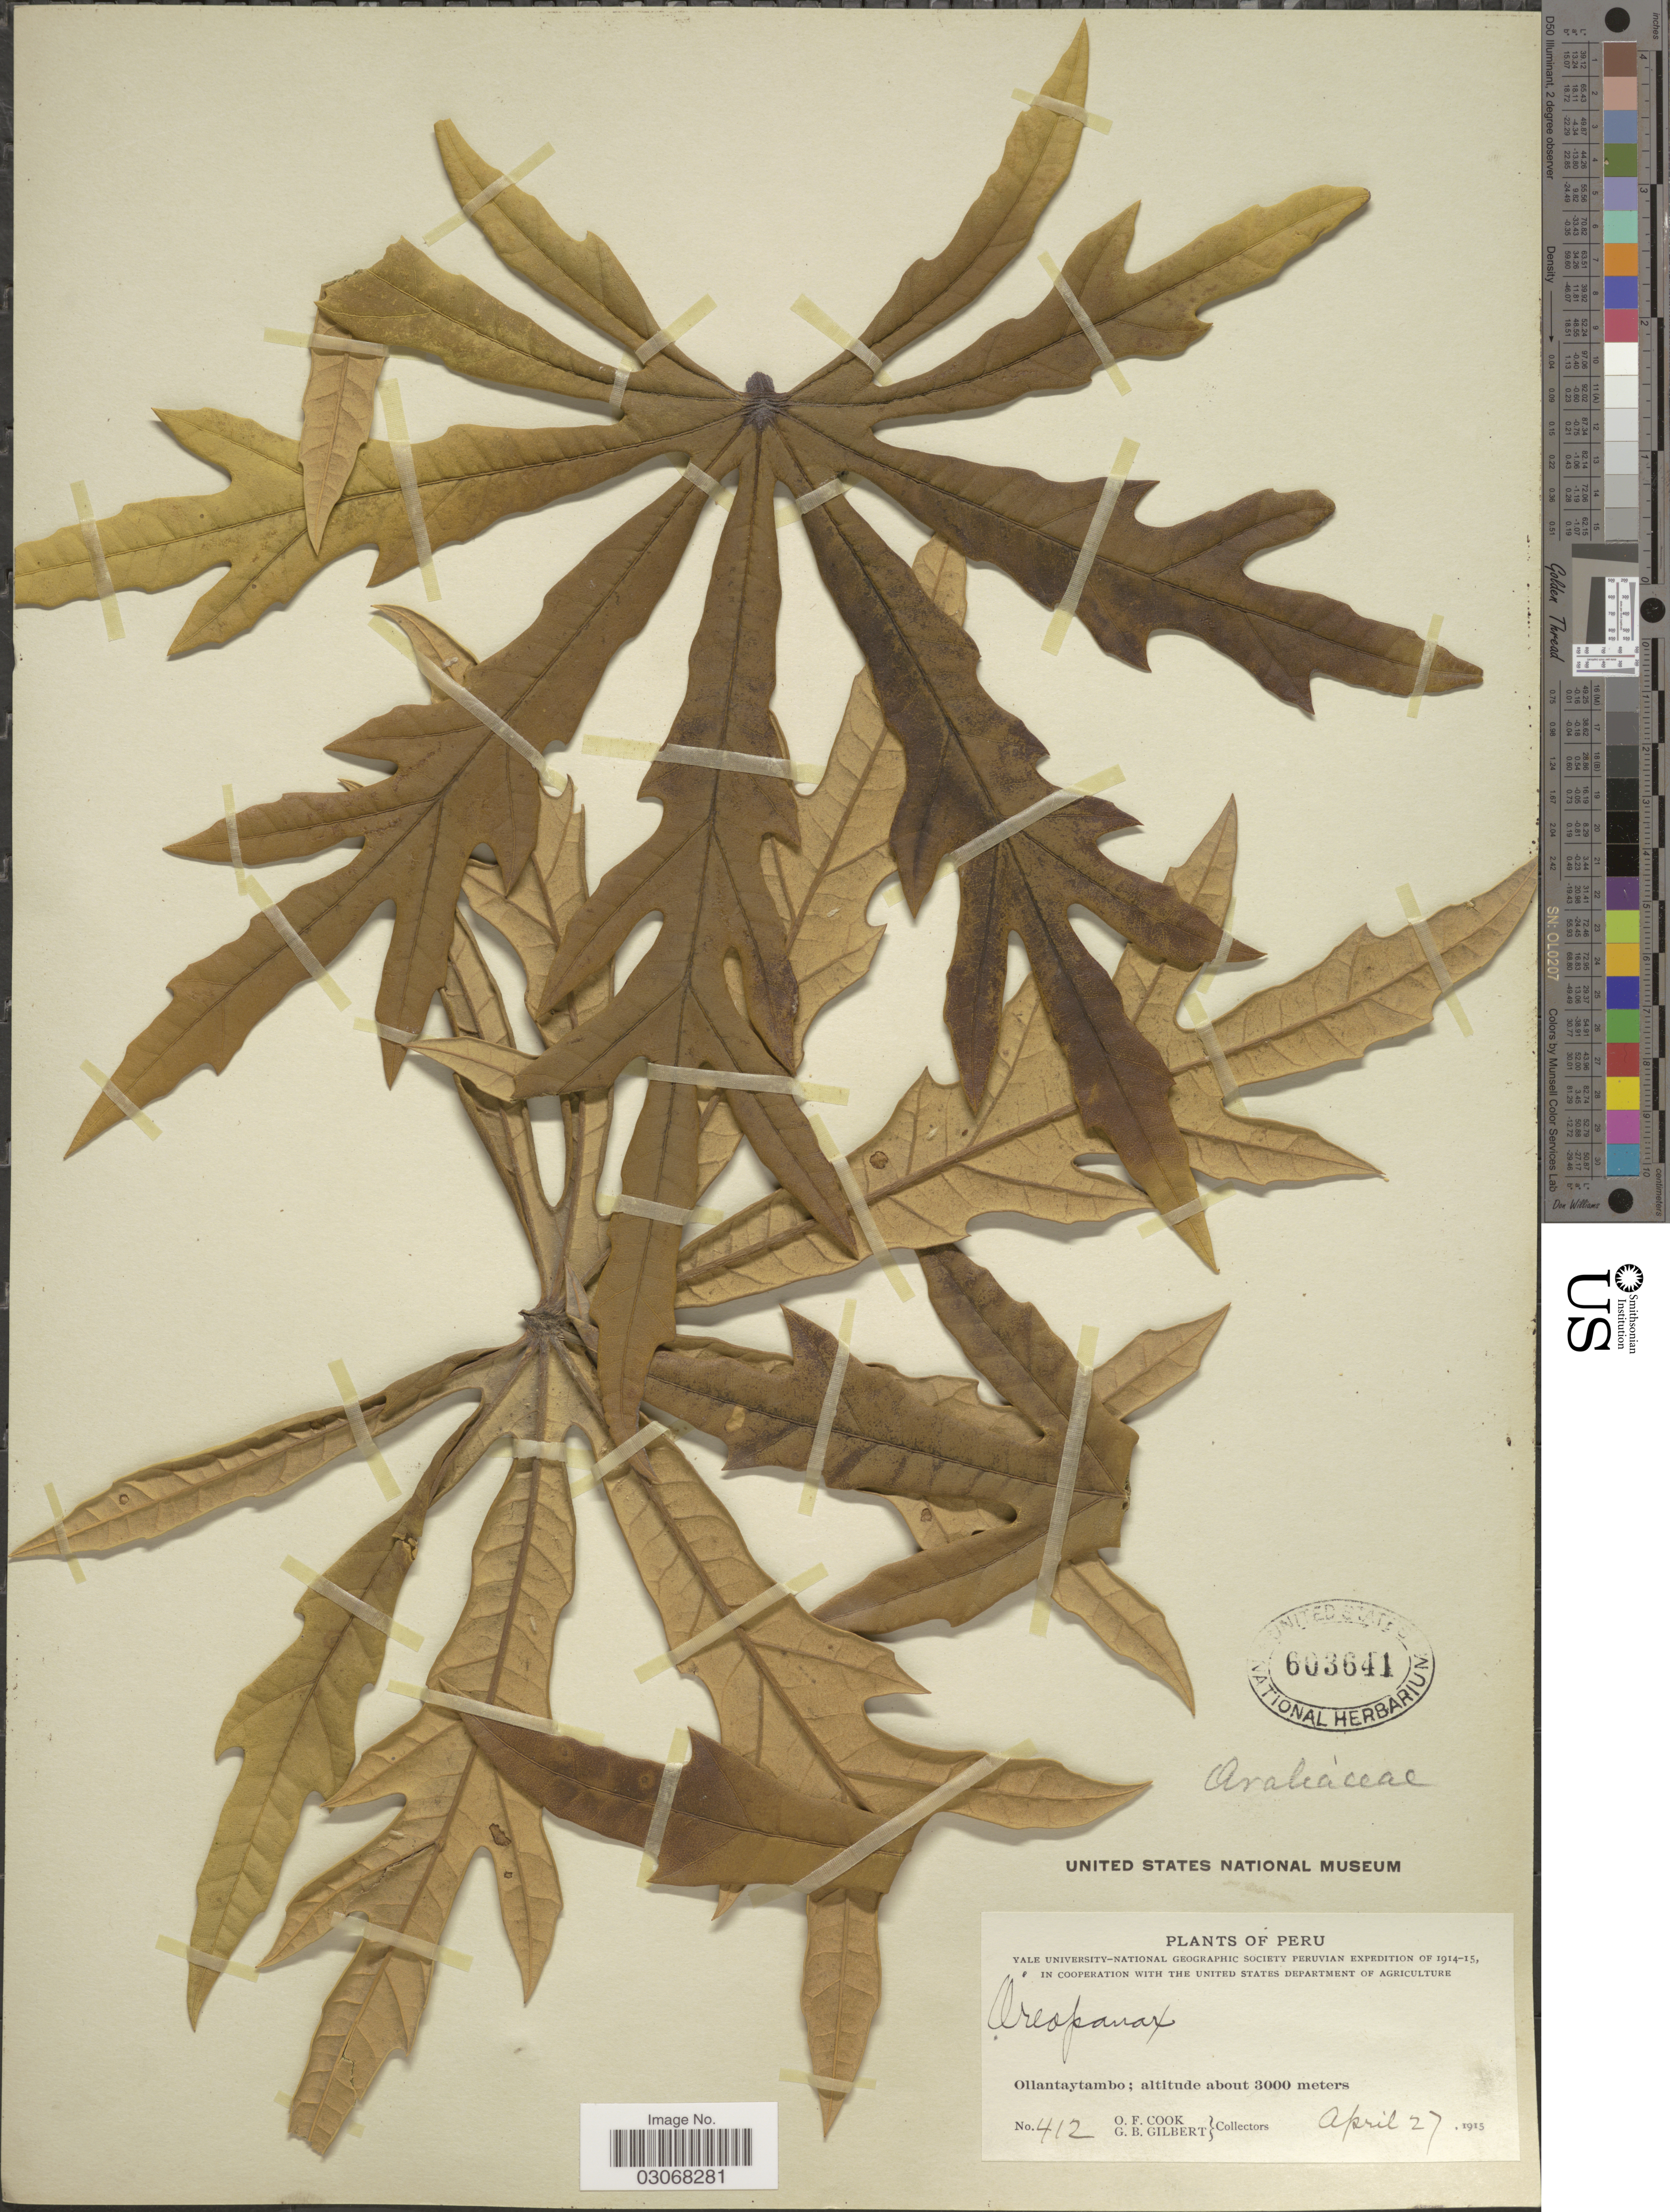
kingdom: Plantae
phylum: Tracheophyta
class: Magnoliopsida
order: Apiales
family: Araliaceae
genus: Oreopanax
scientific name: Oreopanax sp.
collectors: O. F. Cook & G. B. Gilbert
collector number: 412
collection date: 1915-04-27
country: Peru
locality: Ollantaytambo.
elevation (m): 3000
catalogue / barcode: US 603641